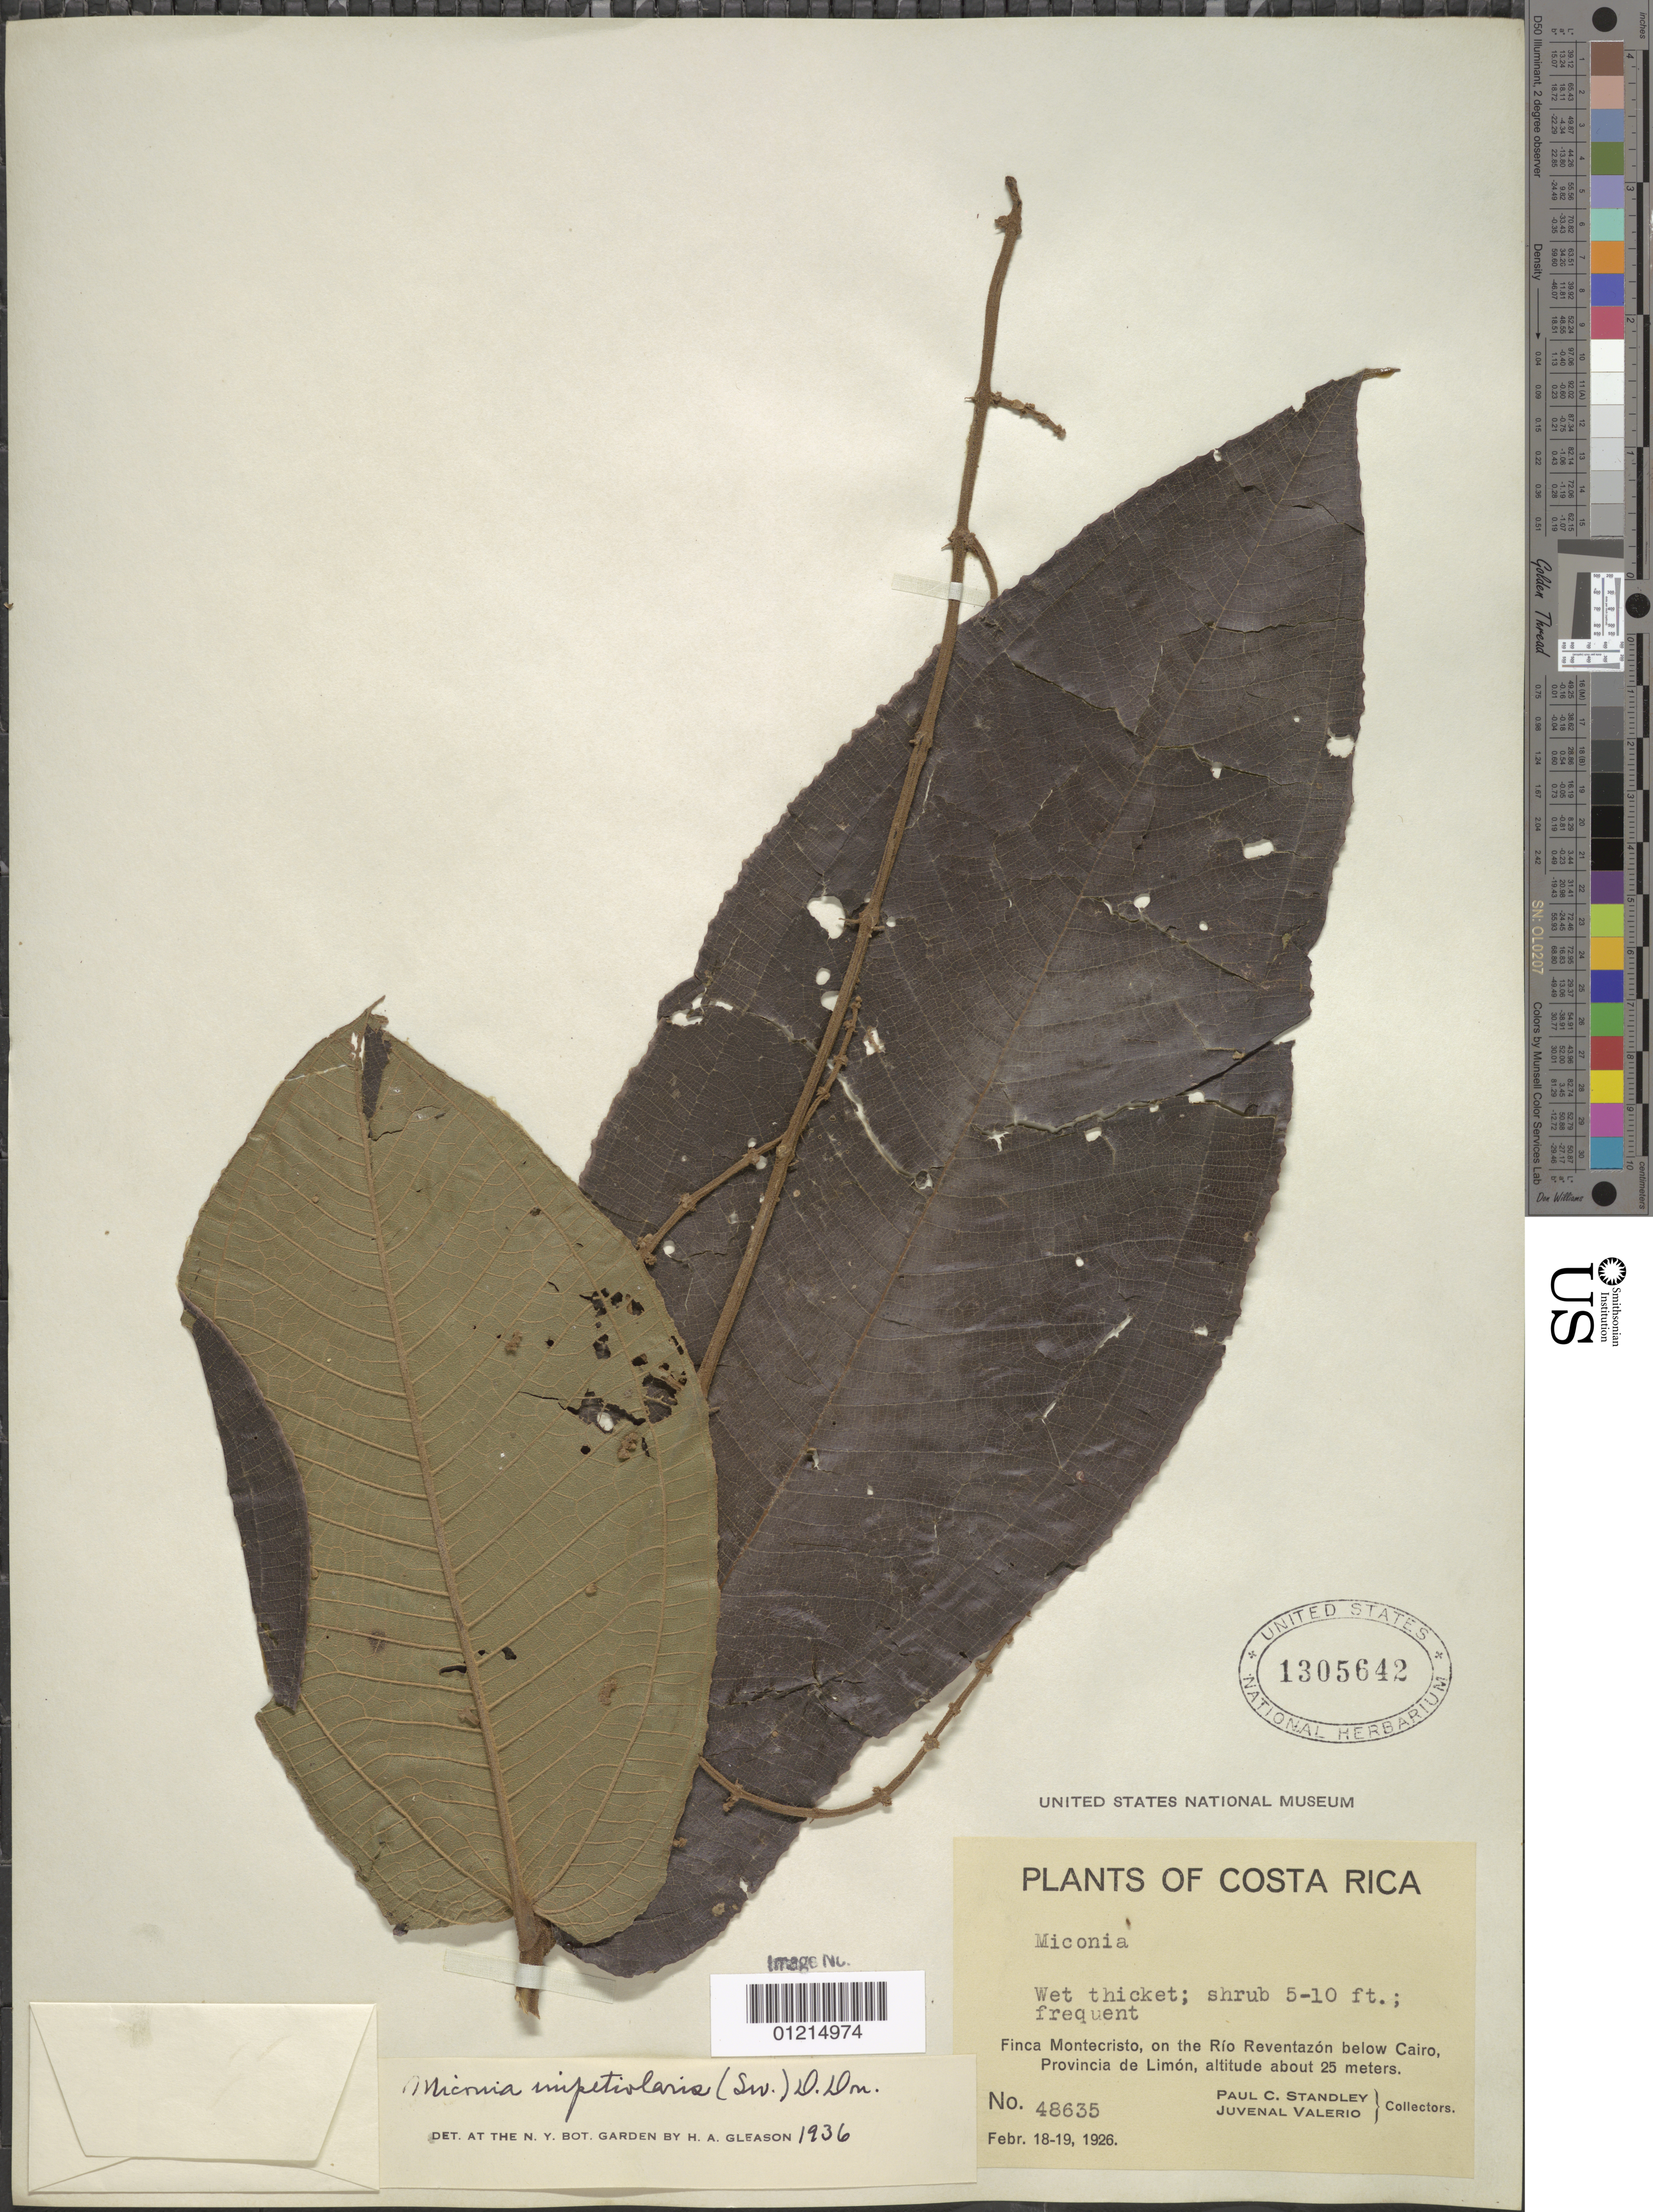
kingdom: Plantae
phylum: Tracheophyta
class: Magnoliopsida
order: Myrtales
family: Melastomataceae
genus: Miconia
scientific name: Miconia impetiolaris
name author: (Sw.) D. Don ex DC.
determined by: Gleason, H. A.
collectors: P. C. Standley & J. Valerio R.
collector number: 48635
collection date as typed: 18 Feb 1926 and 19 Feb 1926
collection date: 1926-02-18,1926-02-19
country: Costa Rica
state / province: Limón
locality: Finca Montecristo, on the Rio Reventazon below Cairo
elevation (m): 25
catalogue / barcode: US 1305642